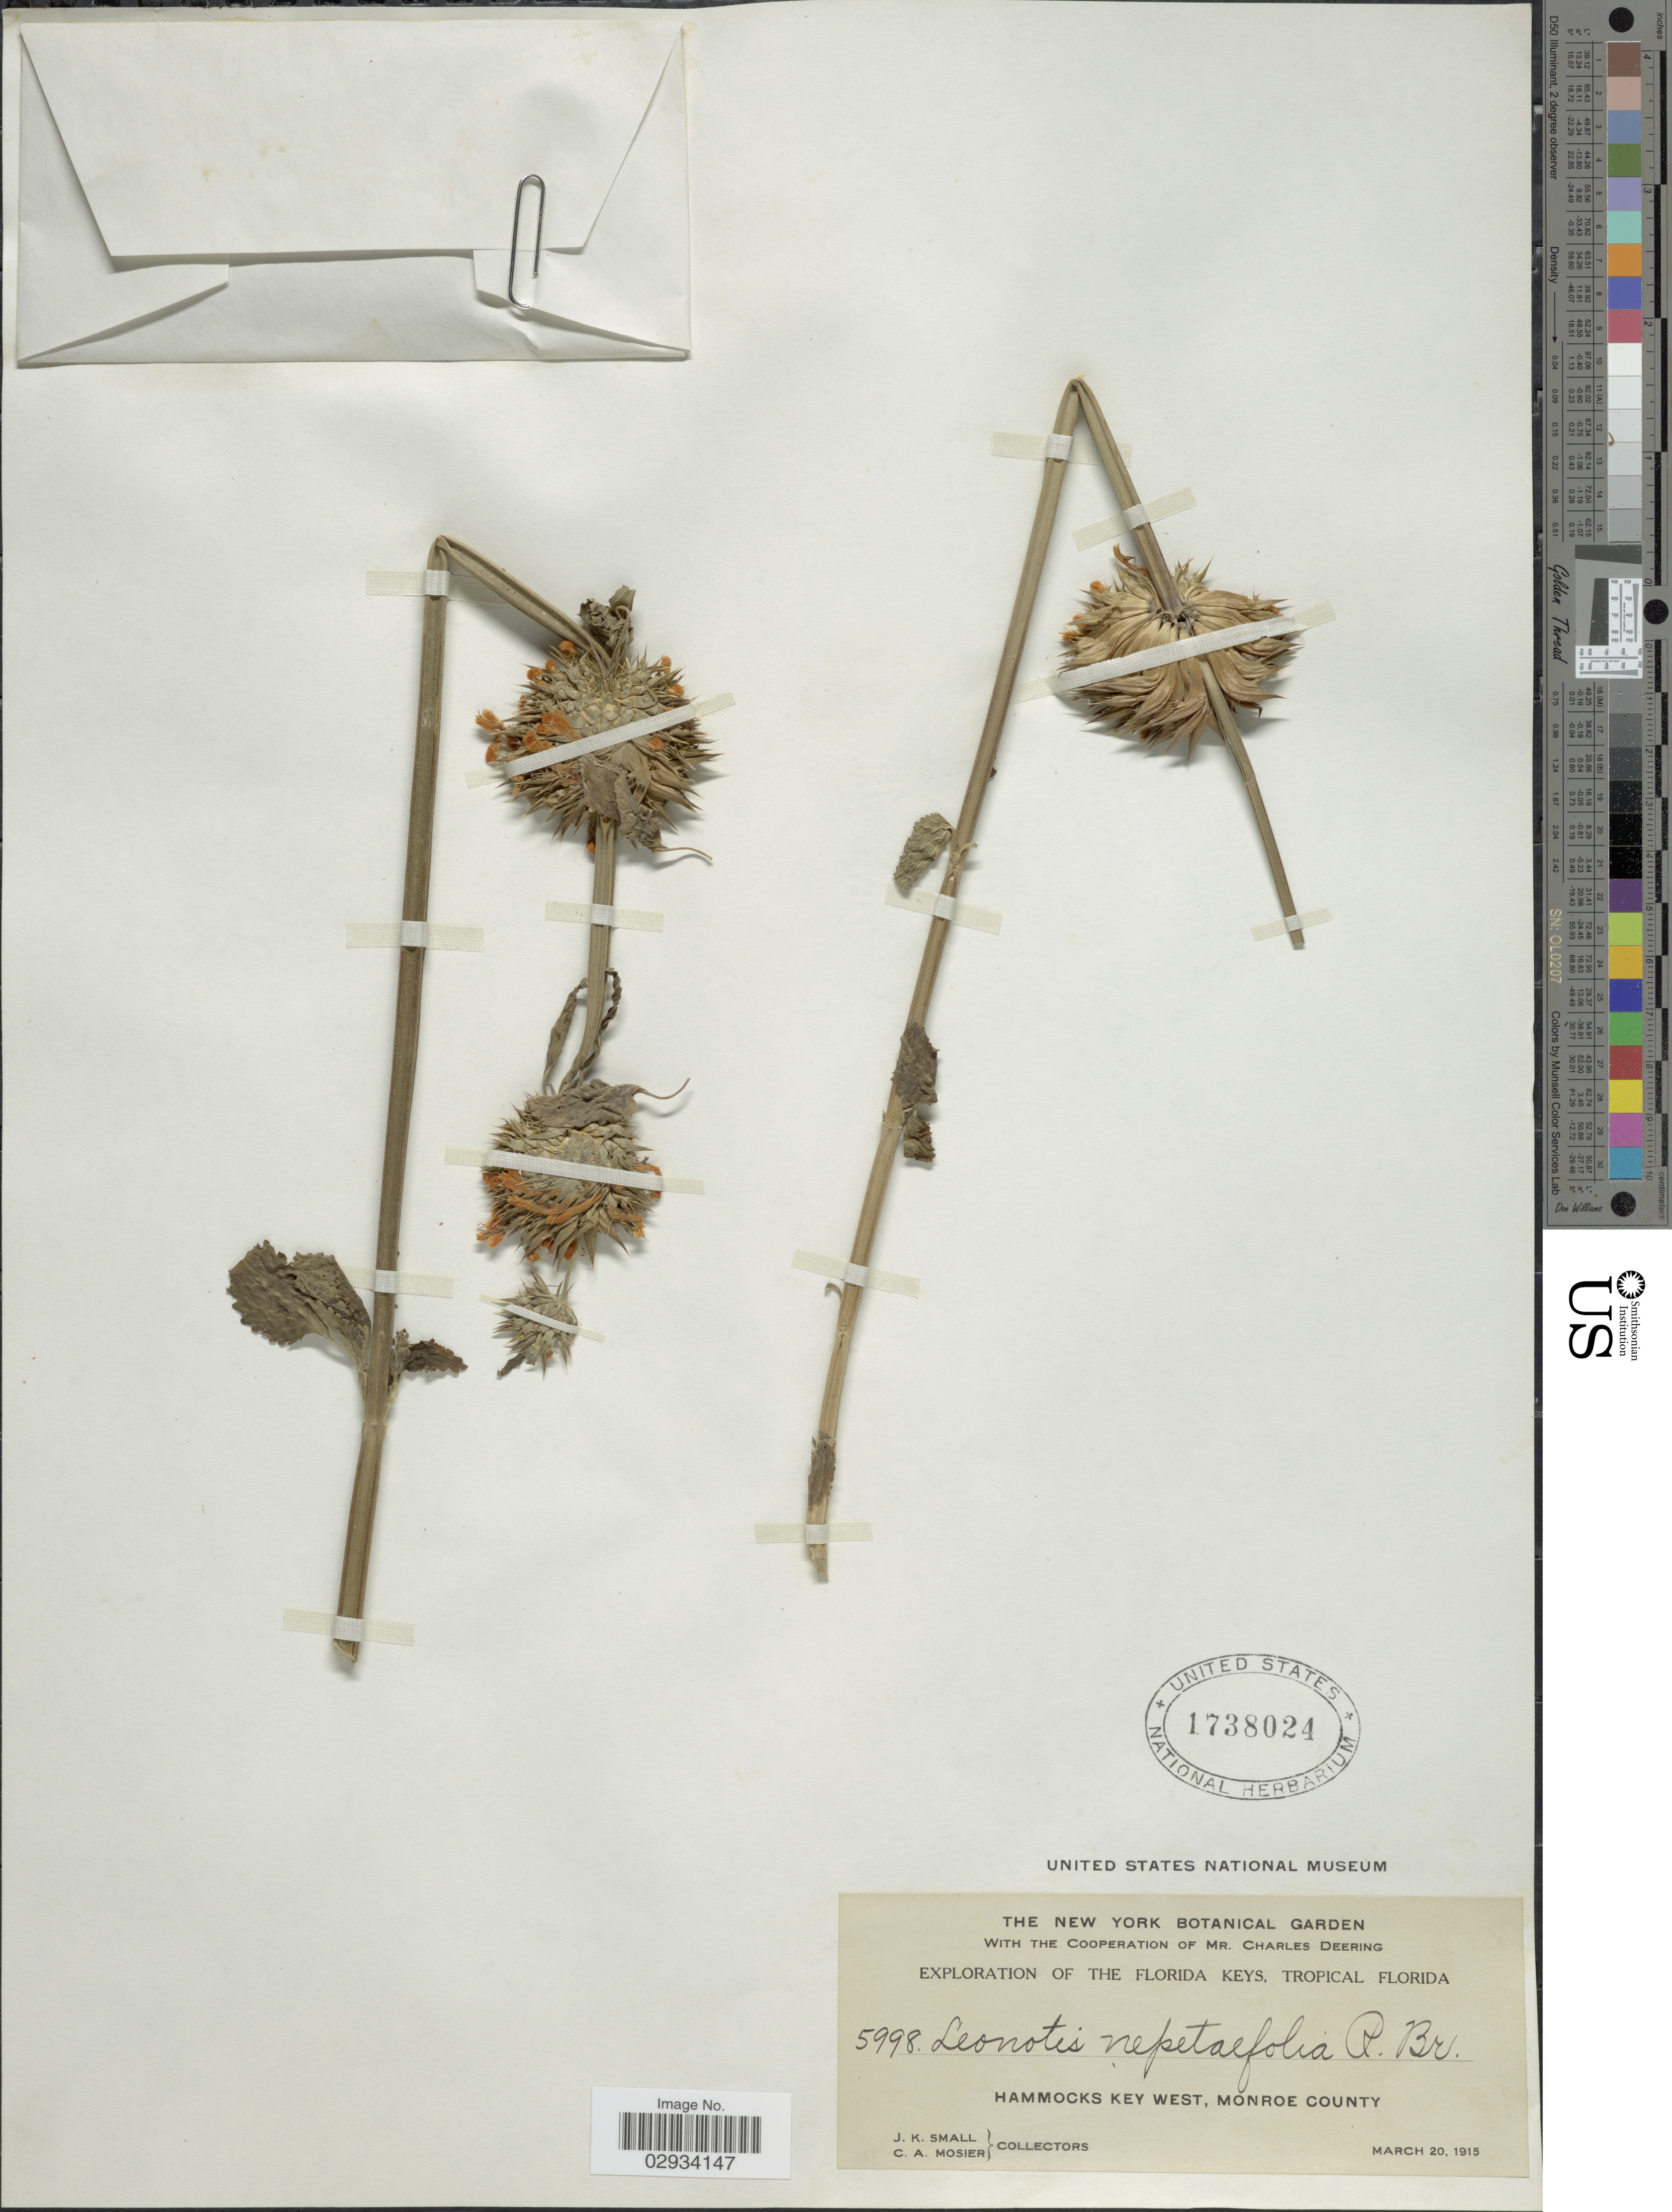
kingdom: Plantae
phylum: Tracheophyta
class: Magnoliopsida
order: Lamiales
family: Lamiaceae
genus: Leonotis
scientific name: Leonotis nepetifolia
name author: (L.) R. Br.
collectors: J. K. Small & C. A. Mosier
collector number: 5998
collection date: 1915-03-20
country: United States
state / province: Florida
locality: The Florida Keys, Tropical Florida. Hammocks Key West, Monroe County.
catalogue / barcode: US 1738024